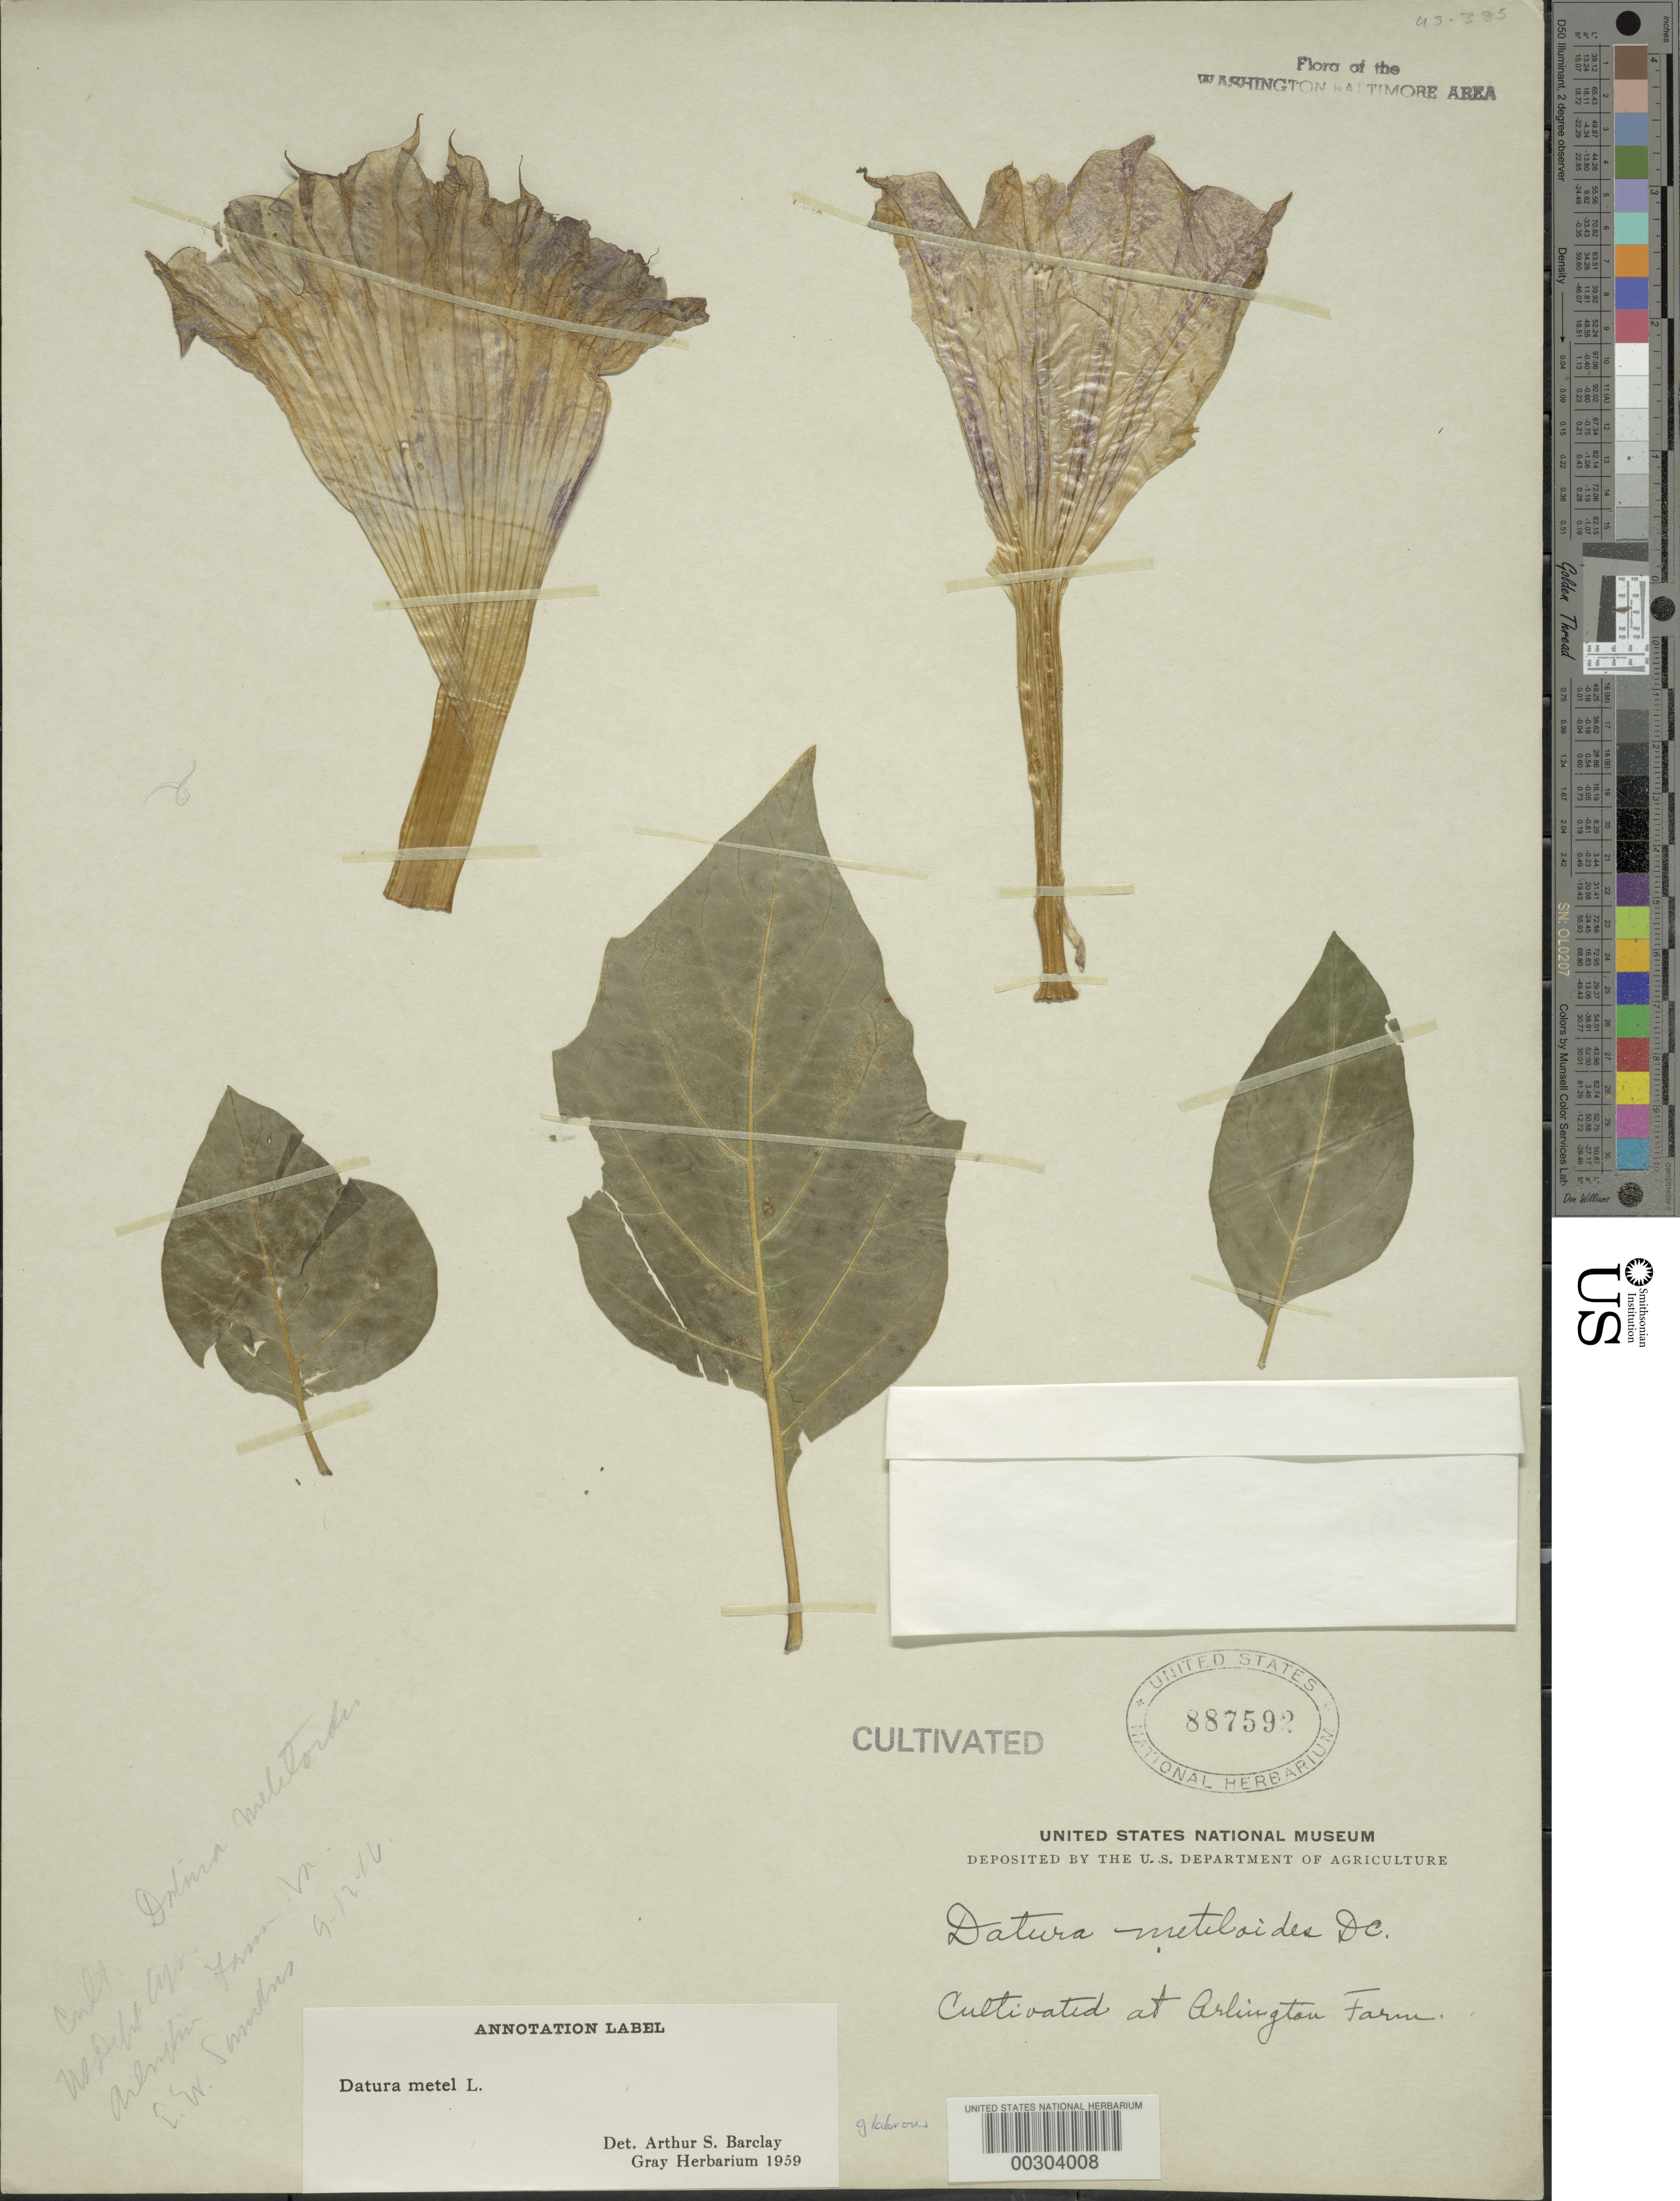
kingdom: Plantae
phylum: Tracheophyta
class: Magnoliopsida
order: Solanales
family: Solanaceae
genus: Datura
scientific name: Datura metel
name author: L.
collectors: E. Sanders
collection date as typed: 12 Sep 1946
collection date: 1946-09-12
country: United States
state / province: Virginia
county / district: Arlington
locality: Arlington Farm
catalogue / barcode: US 887592